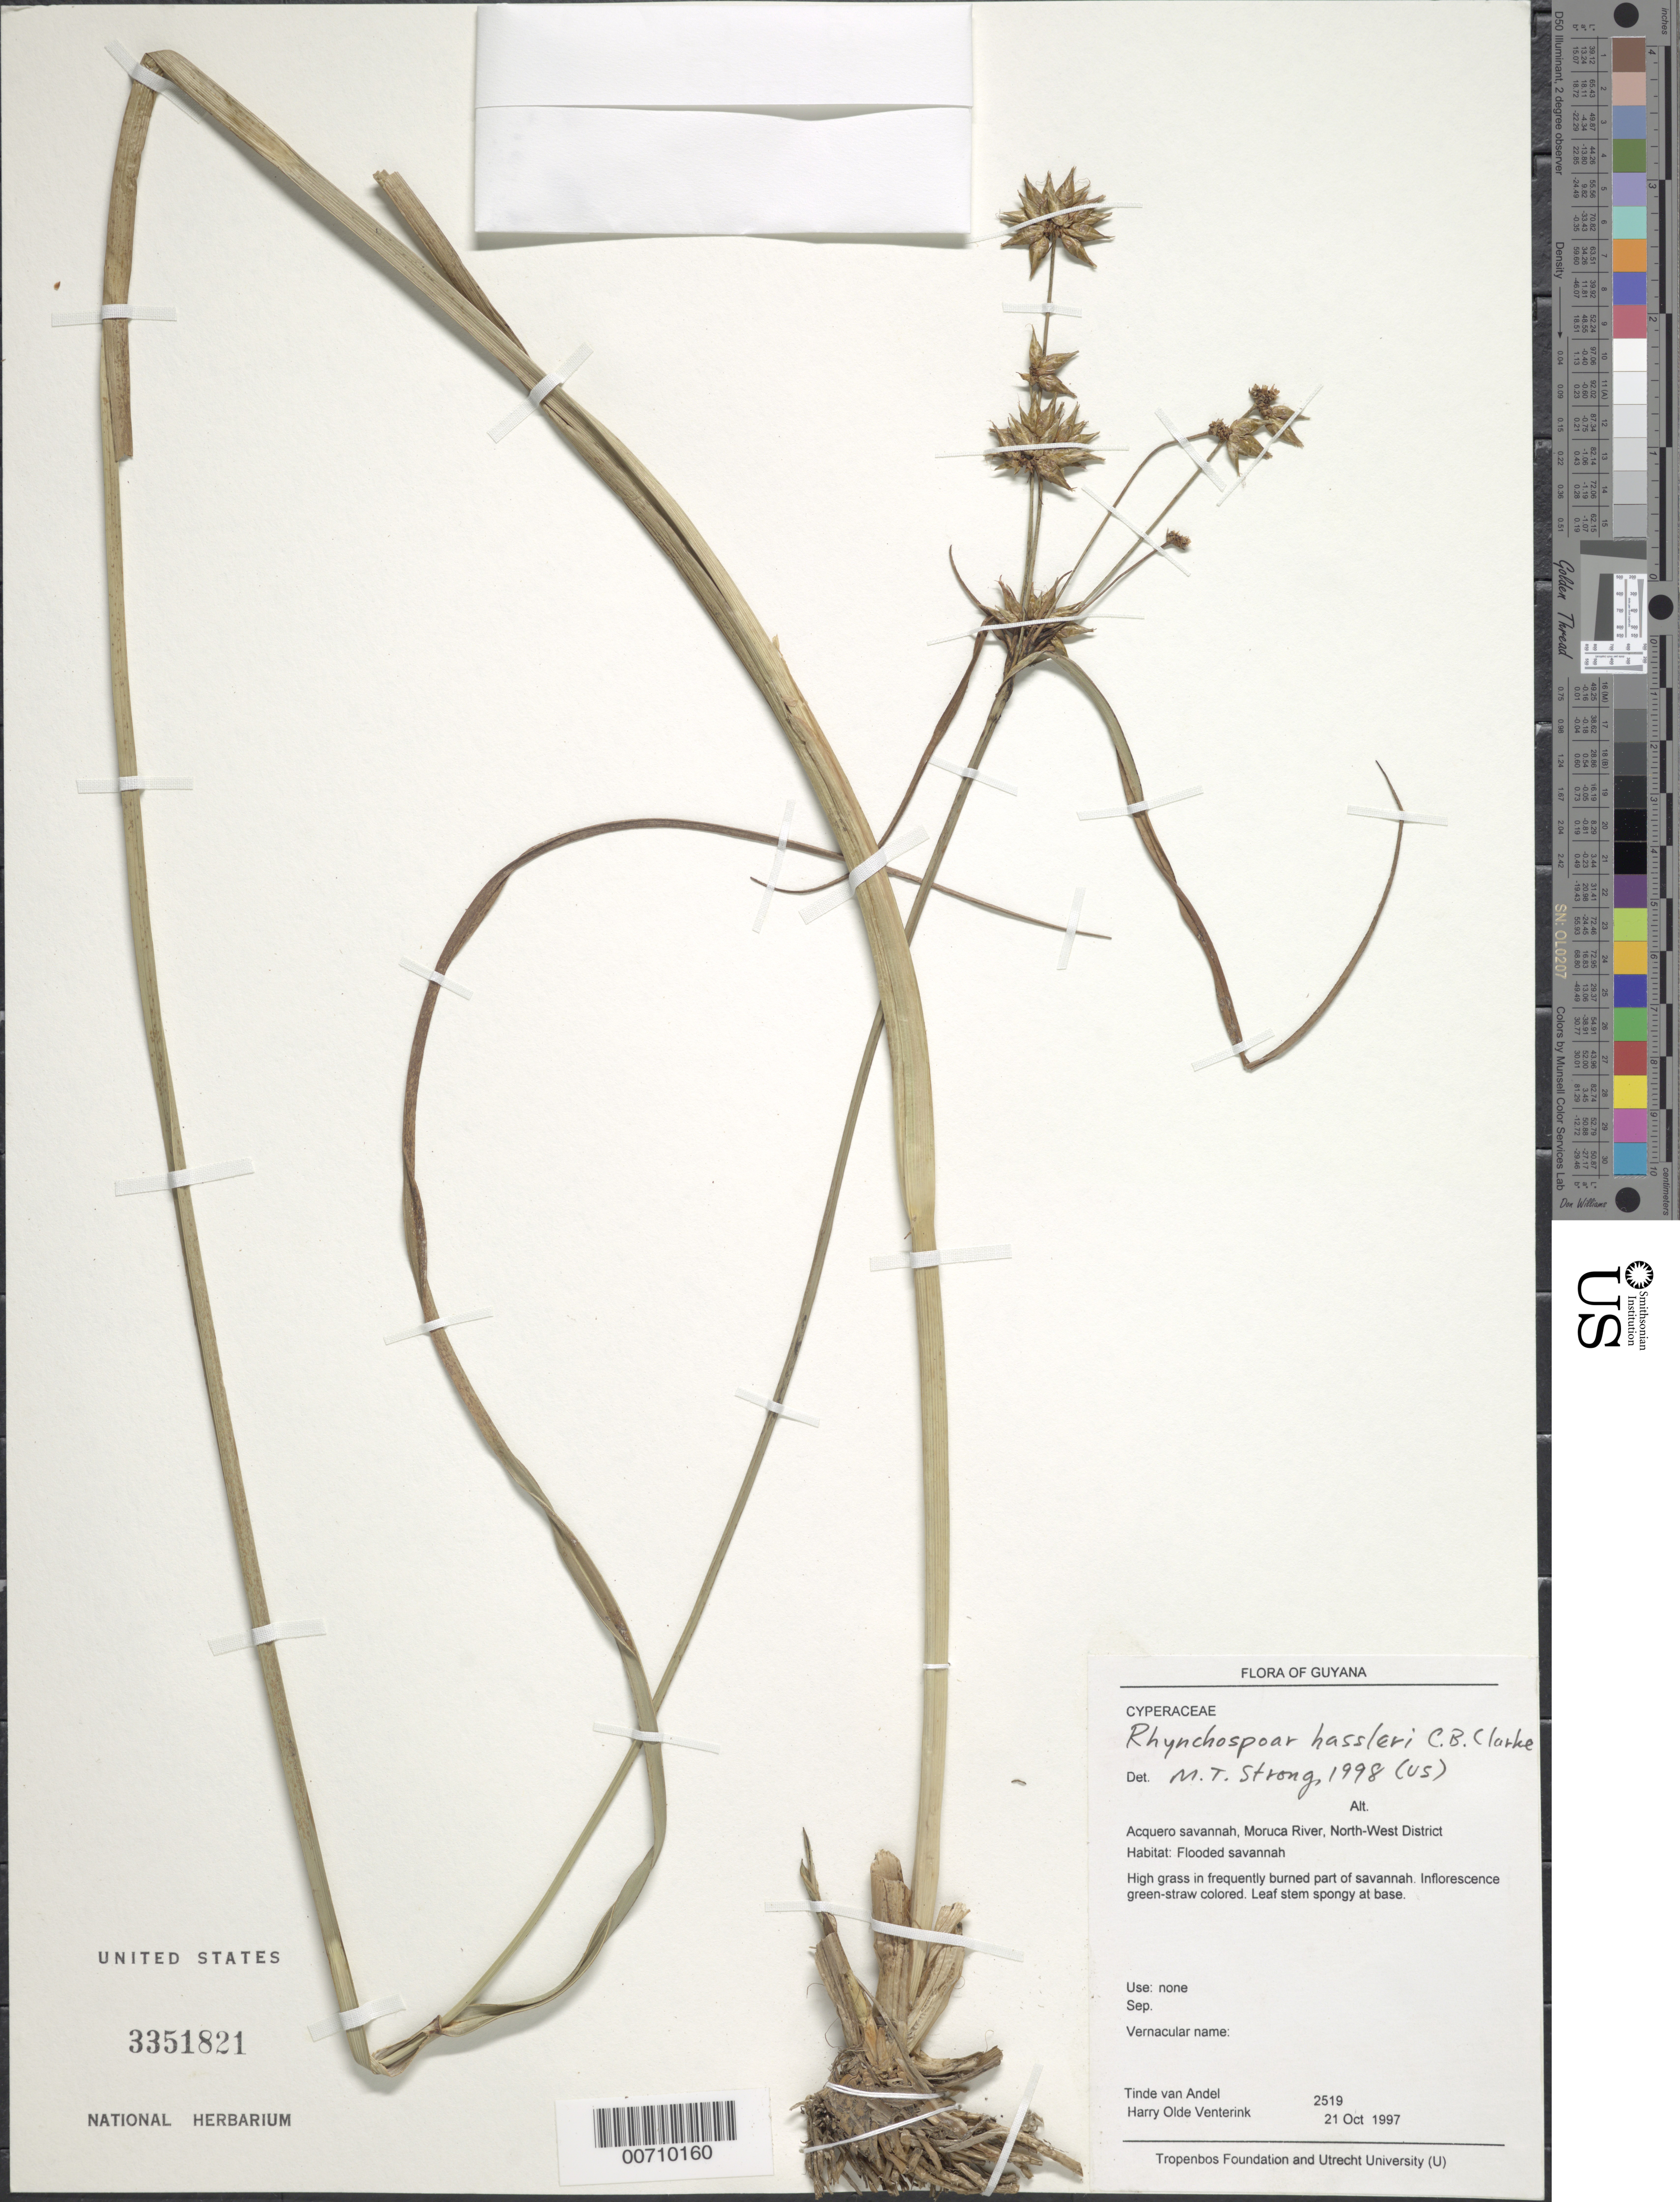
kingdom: Plantae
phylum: Tracheophyta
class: Liliopsida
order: Poales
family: Cyperaceae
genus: Rhynchospora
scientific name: Rhynchospora hassleri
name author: C.B. Clarke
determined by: Strong, M. T., (US), Smithsonian Institution - National Museum of Natural History (UNITED STATES)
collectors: T. R. van Andel & H. Venterink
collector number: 2519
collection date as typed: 21-Oct-97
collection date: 1997-10-21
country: Guyana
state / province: Barima-Waini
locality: Acquero savanna, Moruca R., NW Dist.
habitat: Flooded savanna; in frequently burned part of savanna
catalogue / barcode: US 3351821